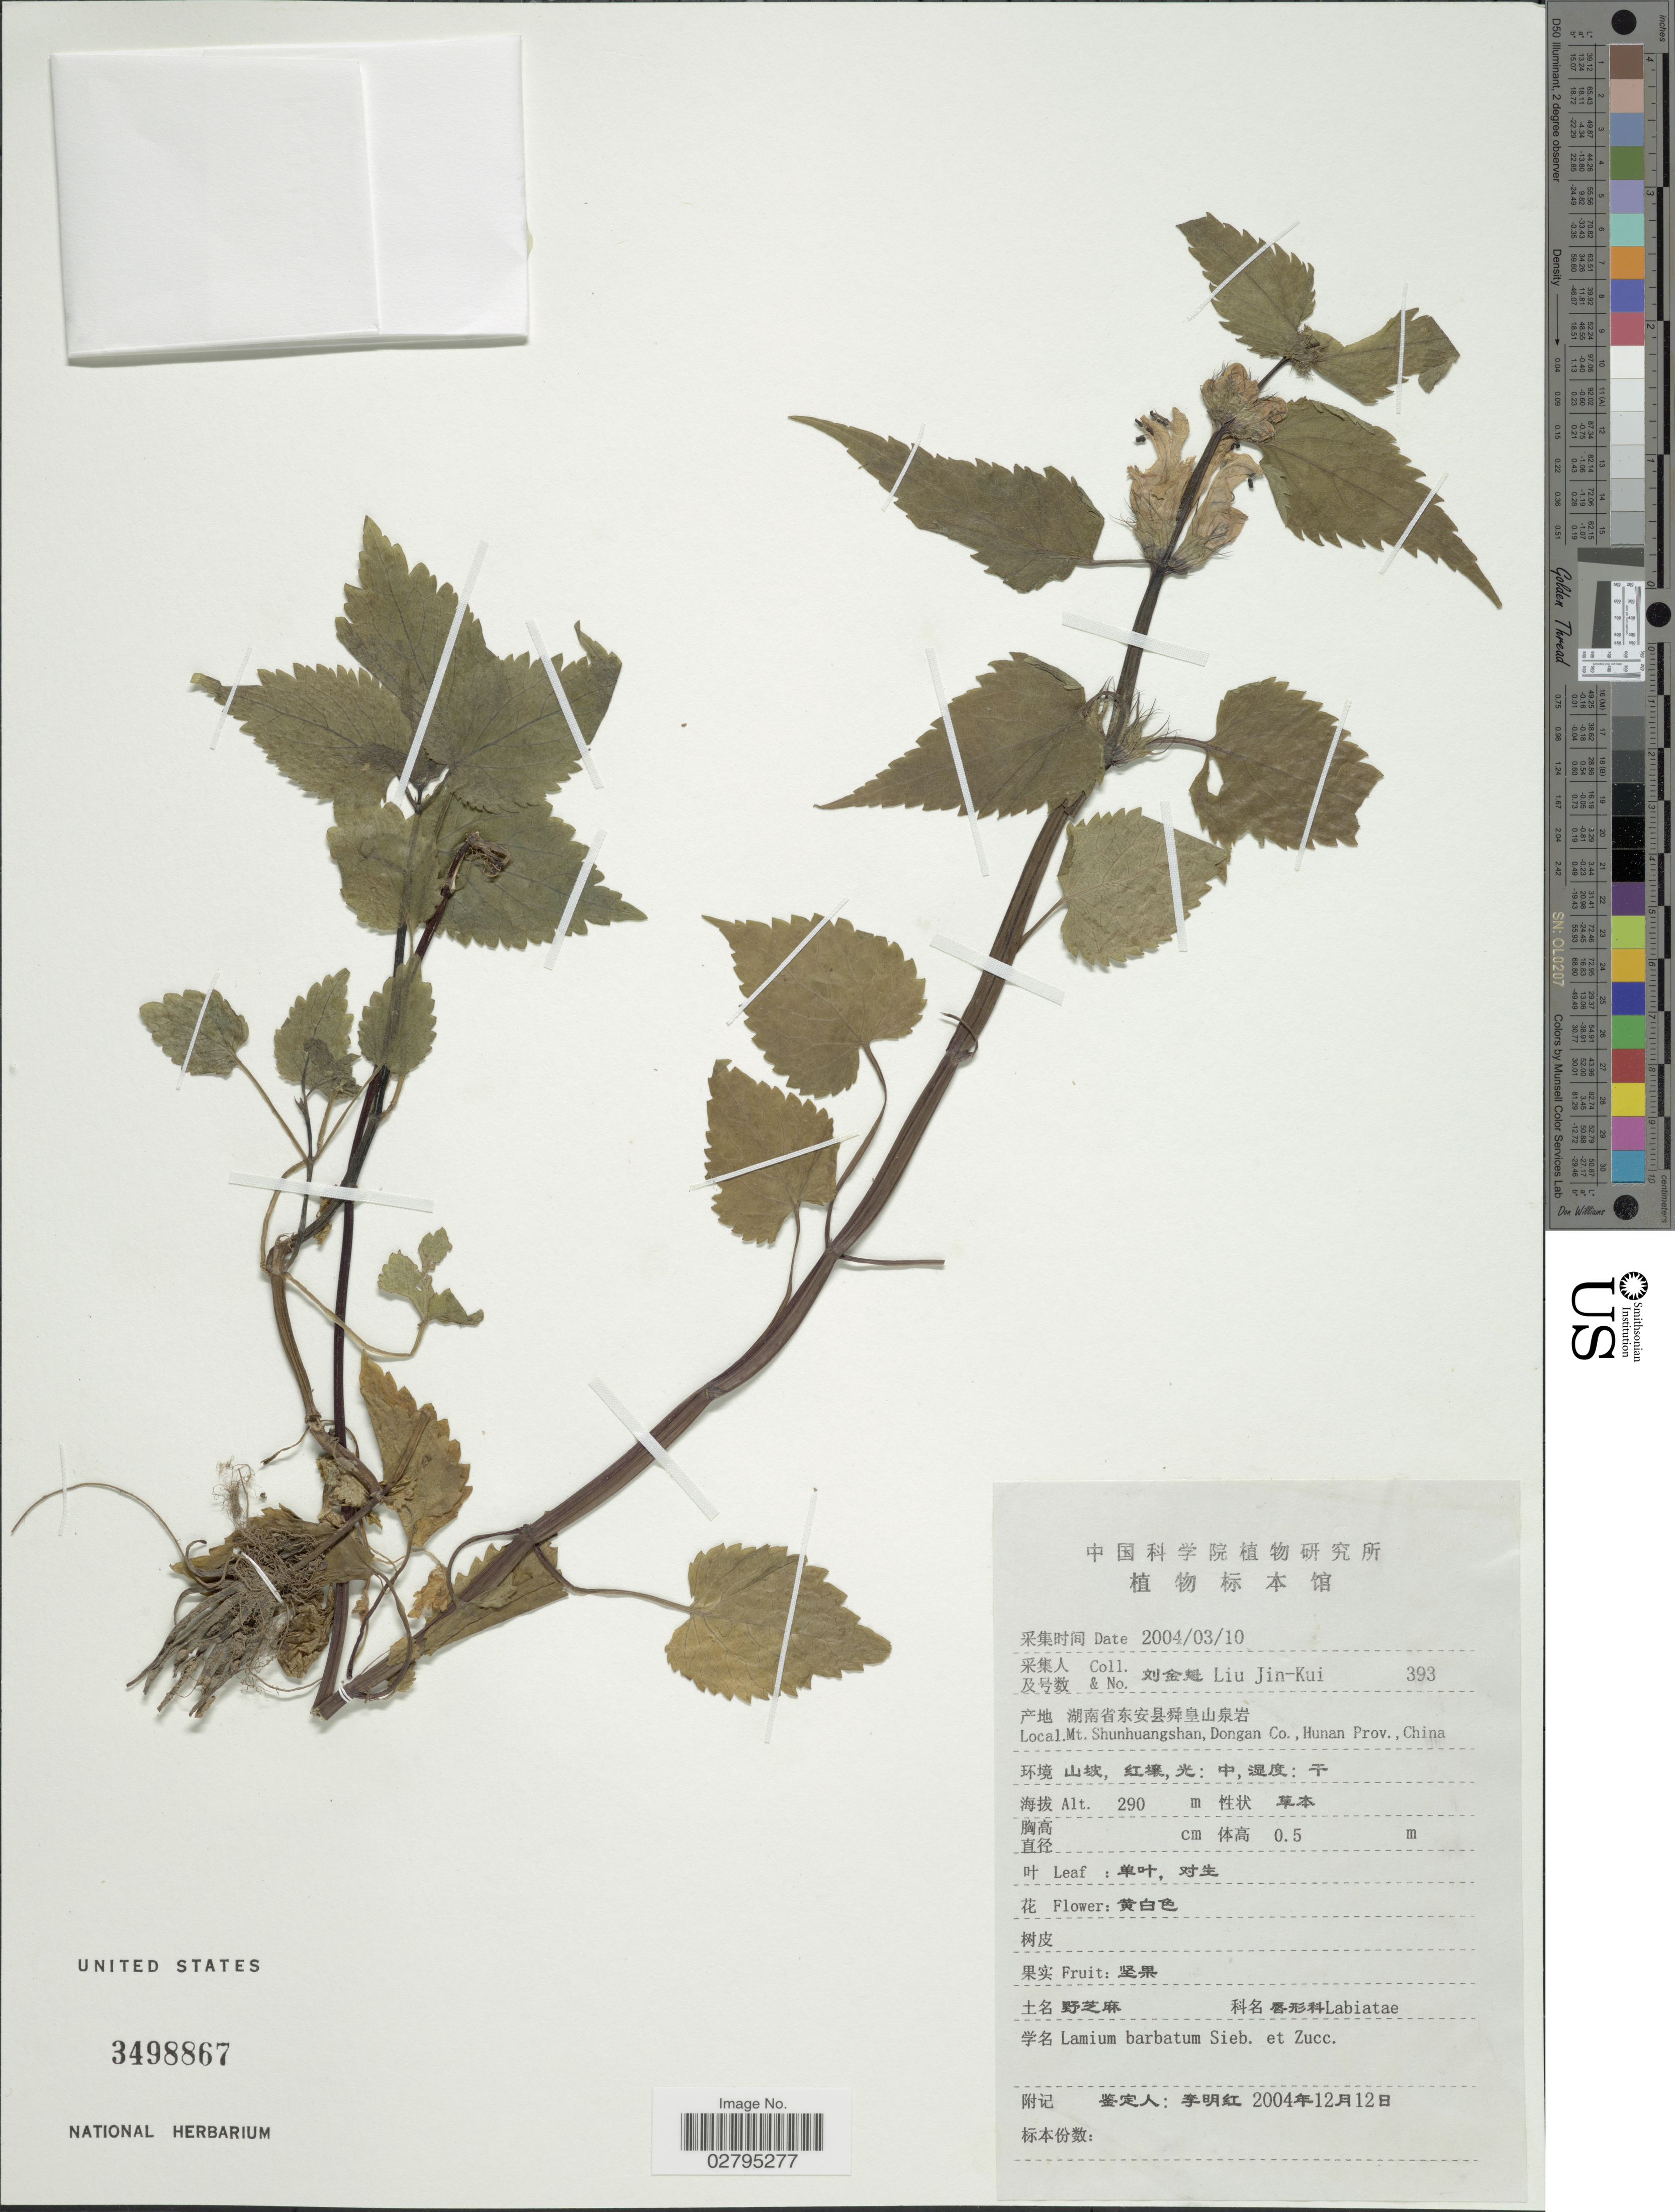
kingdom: Plantae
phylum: Tracheophyta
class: Magnoliopsida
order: Lamiales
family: Lamiaceae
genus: Lamium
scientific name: Lamium barbatum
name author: Siebold & Zucc.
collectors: Liu Jin-Kui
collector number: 393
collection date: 2004-03-10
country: China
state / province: Hunan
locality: Mt. Shunhuangshan, Dongan Co.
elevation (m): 290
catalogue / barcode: US 3498867